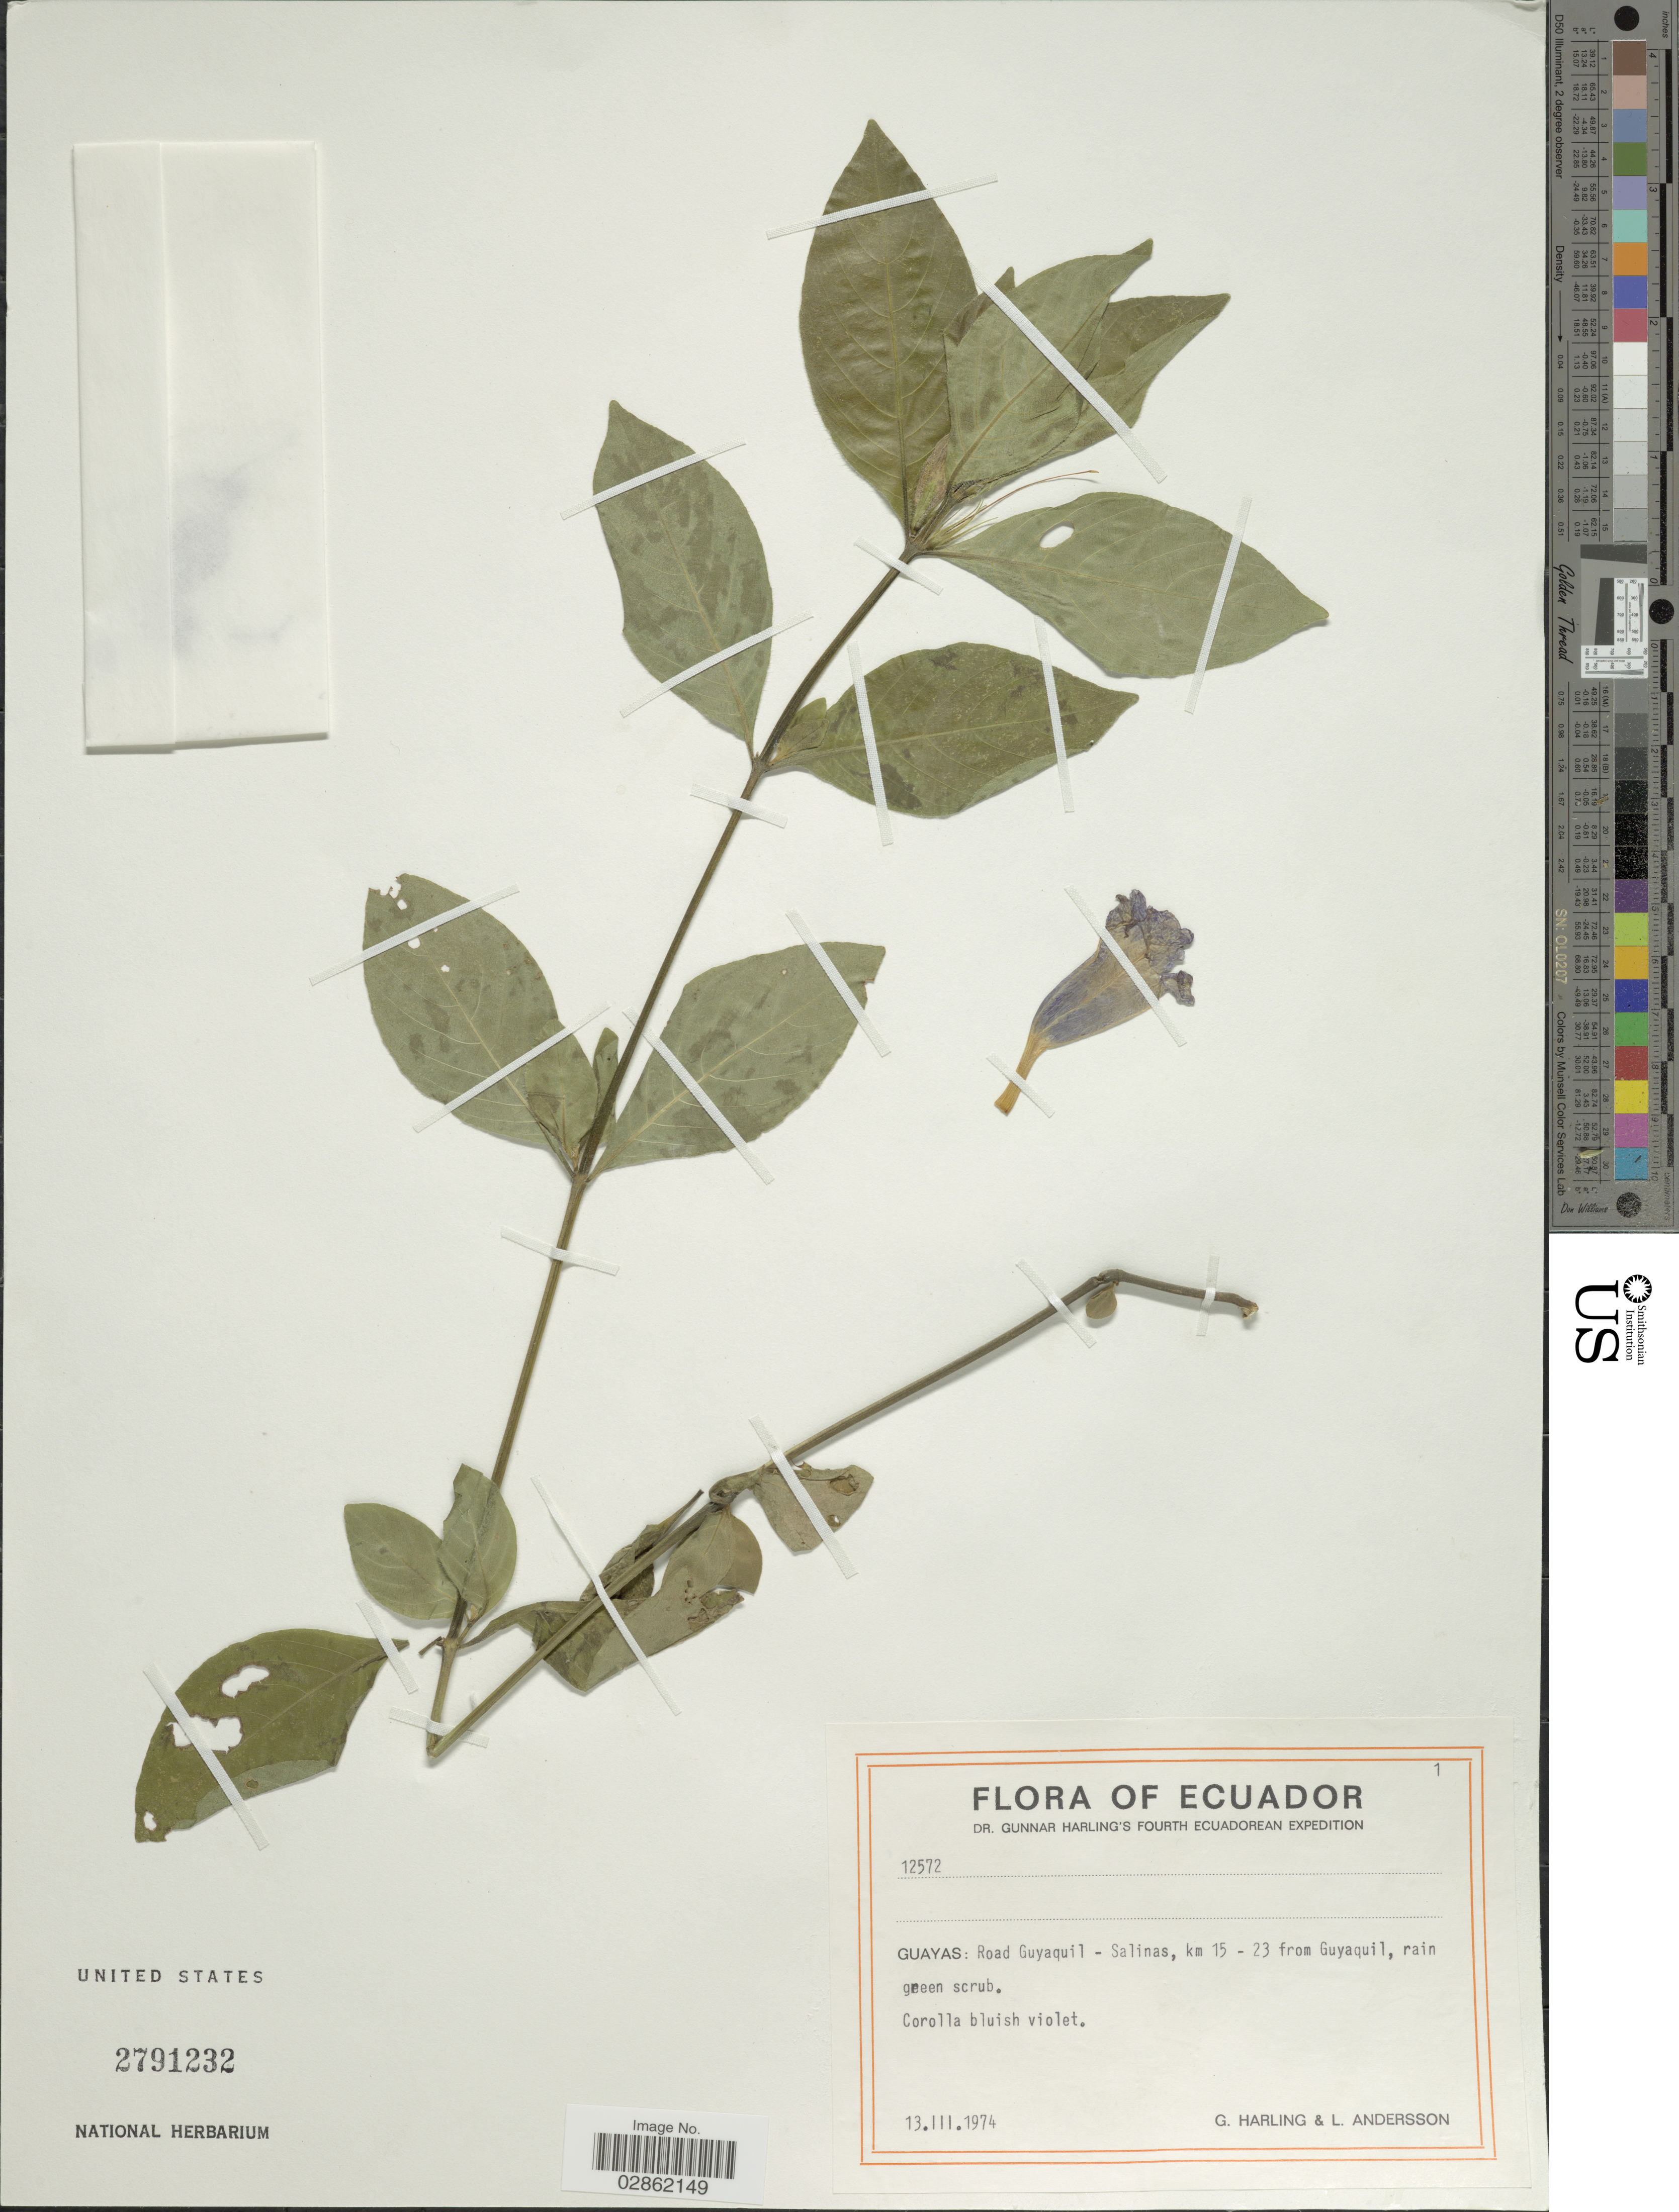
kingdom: Plantae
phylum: Tracheophyta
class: Magnoliopsida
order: Lamiales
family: Acanthaceae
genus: Ruellia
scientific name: Ruellia spectabilis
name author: (Hook.) G. Nicholson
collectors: G. Harling & L. Andersson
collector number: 12572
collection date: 1974-03-13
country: Ecuador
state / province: Guayas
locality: Road Guyaquil-Salinas, km 16-23 from Guyaquil.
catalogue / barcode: US 2791232